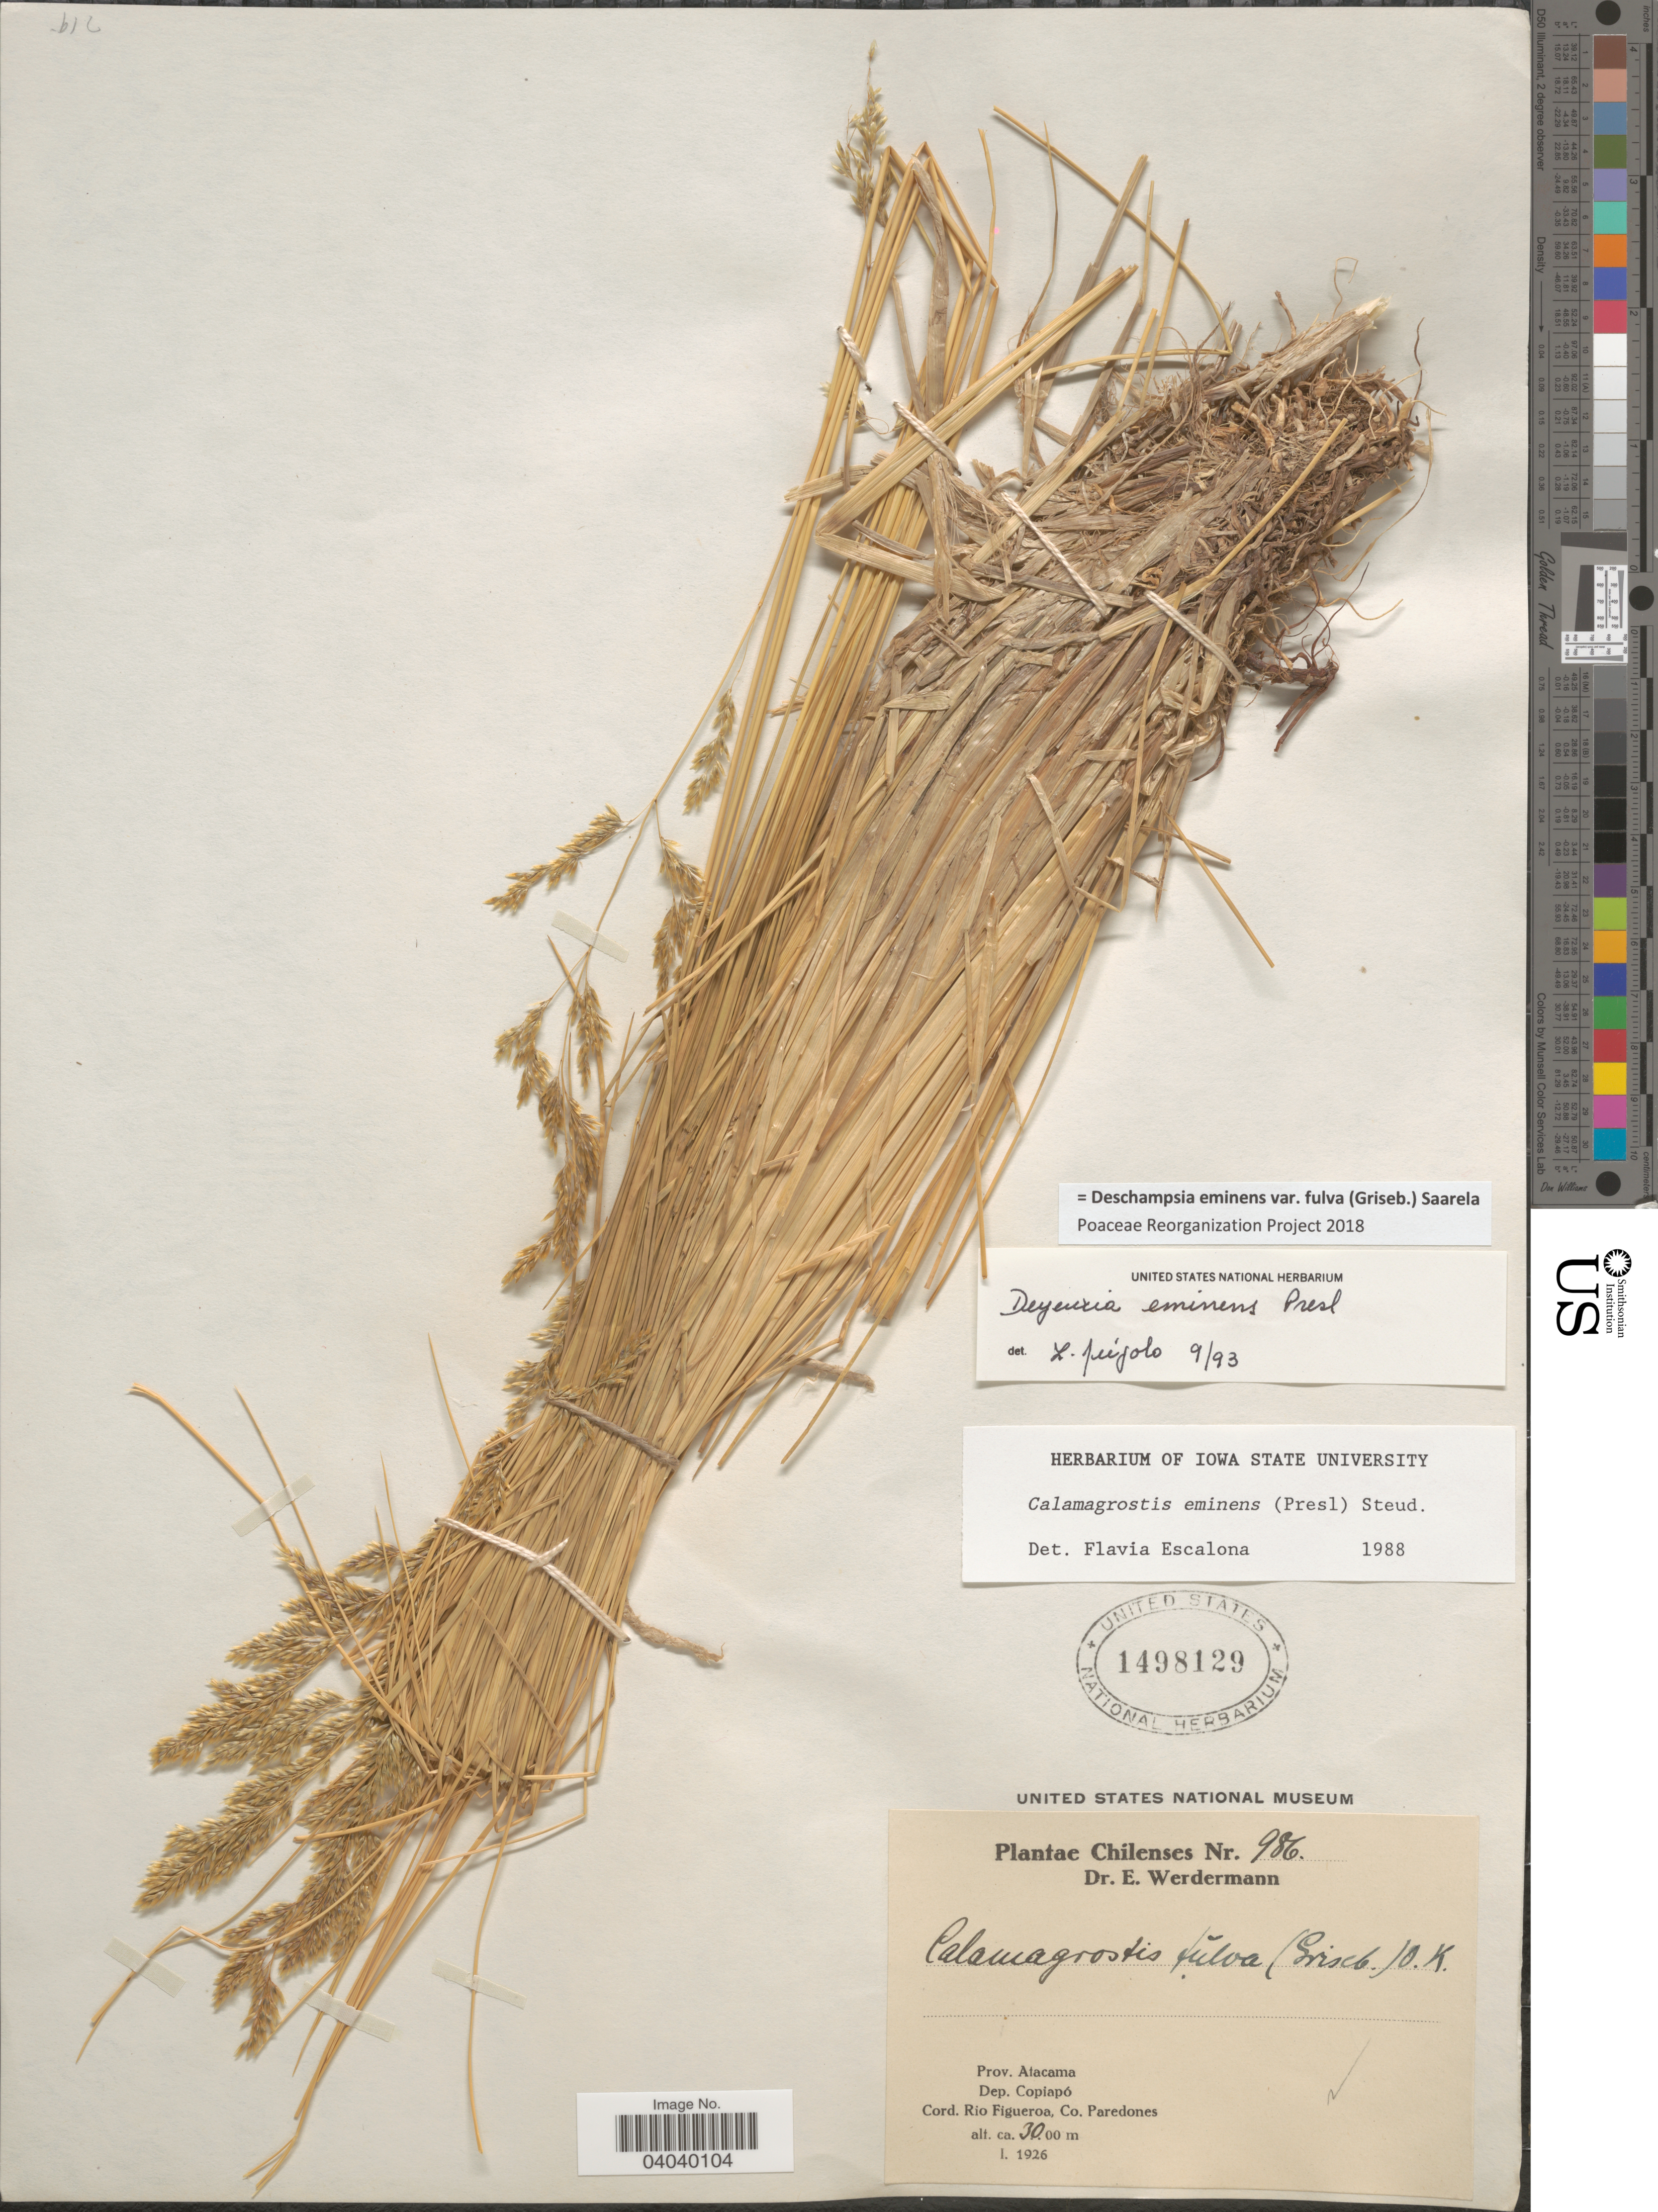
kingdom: Plantae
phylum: Tracheophyta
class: Liliopsida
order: Poales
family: Poaceae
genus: Deschampsia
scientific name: Deschampsia eminens var. fulva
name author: (Griseb.) Saarela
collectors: E. Werdermann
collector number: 986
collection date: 1926-01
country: Chile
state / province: Atacama (III)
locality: Dep. Copiapó. Cord. Rio Figueroa, Co. Paredones.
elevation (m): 3000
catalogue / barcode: US 1498129